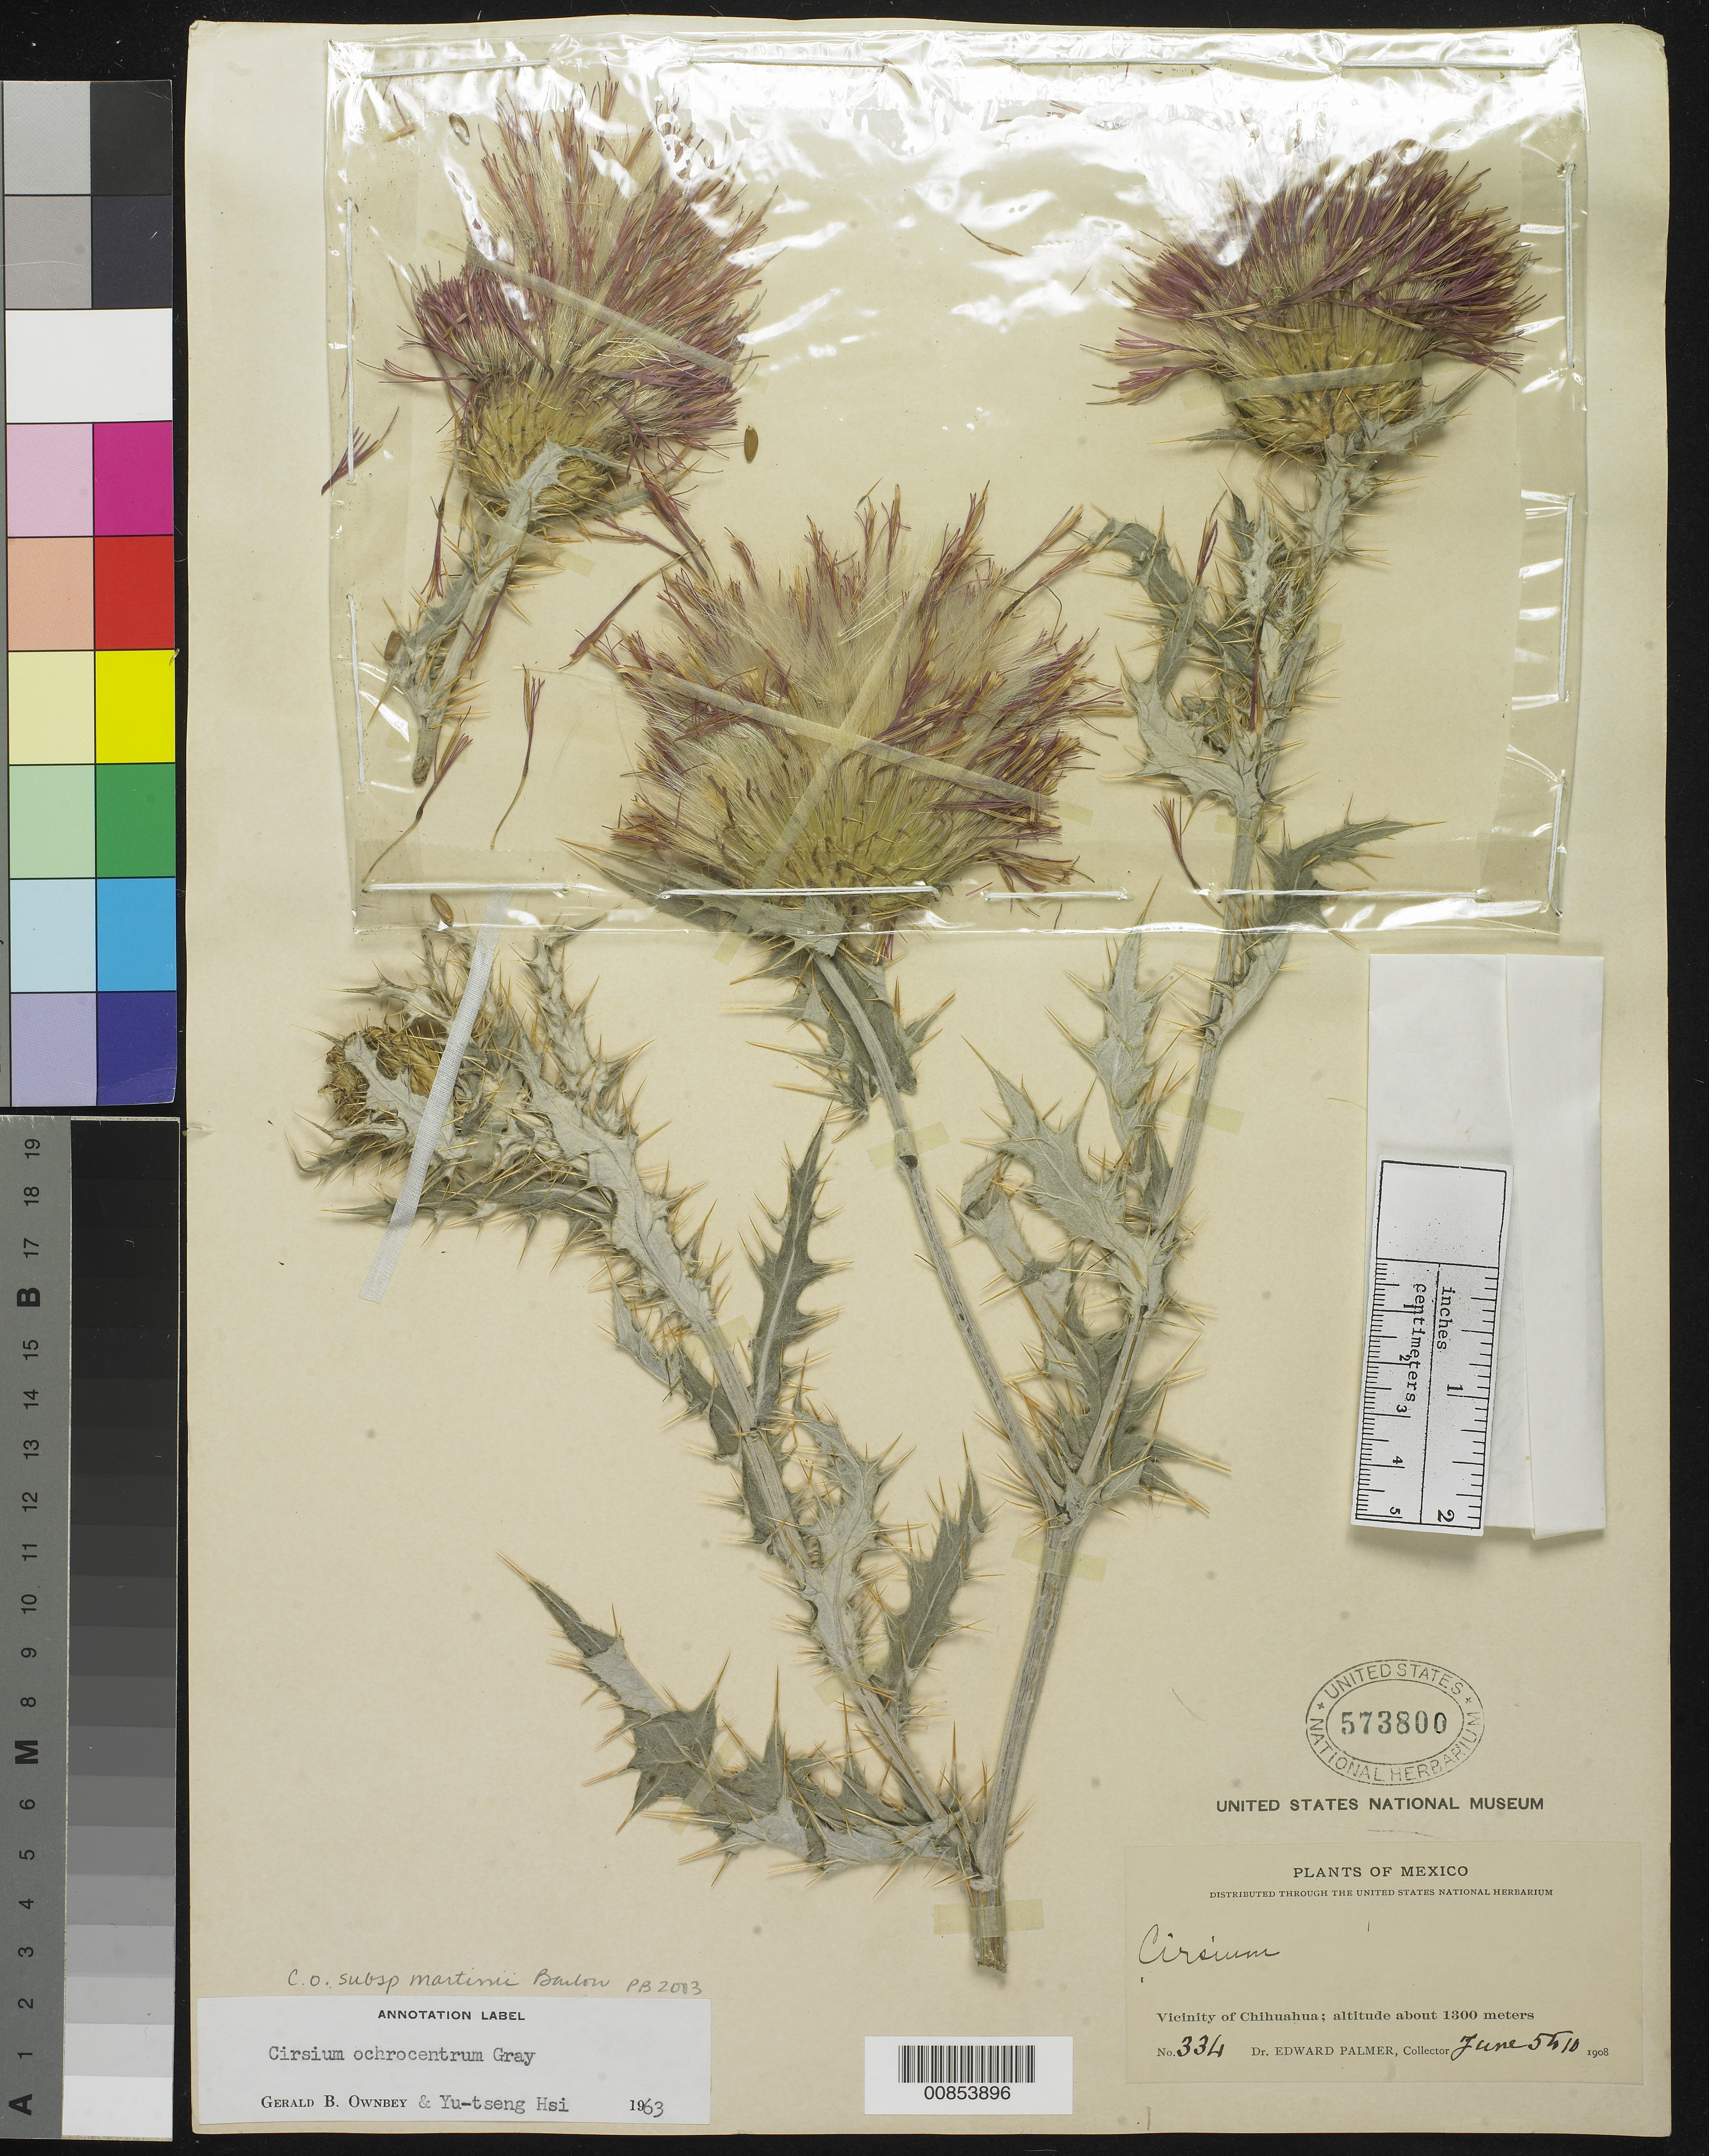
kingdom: Plantae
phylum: Tracheophyta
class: Magnoliopsida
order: Asterales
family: Asteraceae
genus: Cirsium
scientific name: Cirsium ochrocentrum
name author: A. Gray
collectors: E. Palmer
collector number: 334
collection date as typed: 05 Jun 1908 to 10 Jun 1908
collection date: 1908-06-05/1908-06-10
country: Mexico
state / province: Chihuahua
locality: Vicinity of Chihuahua.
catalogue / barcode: US 573800